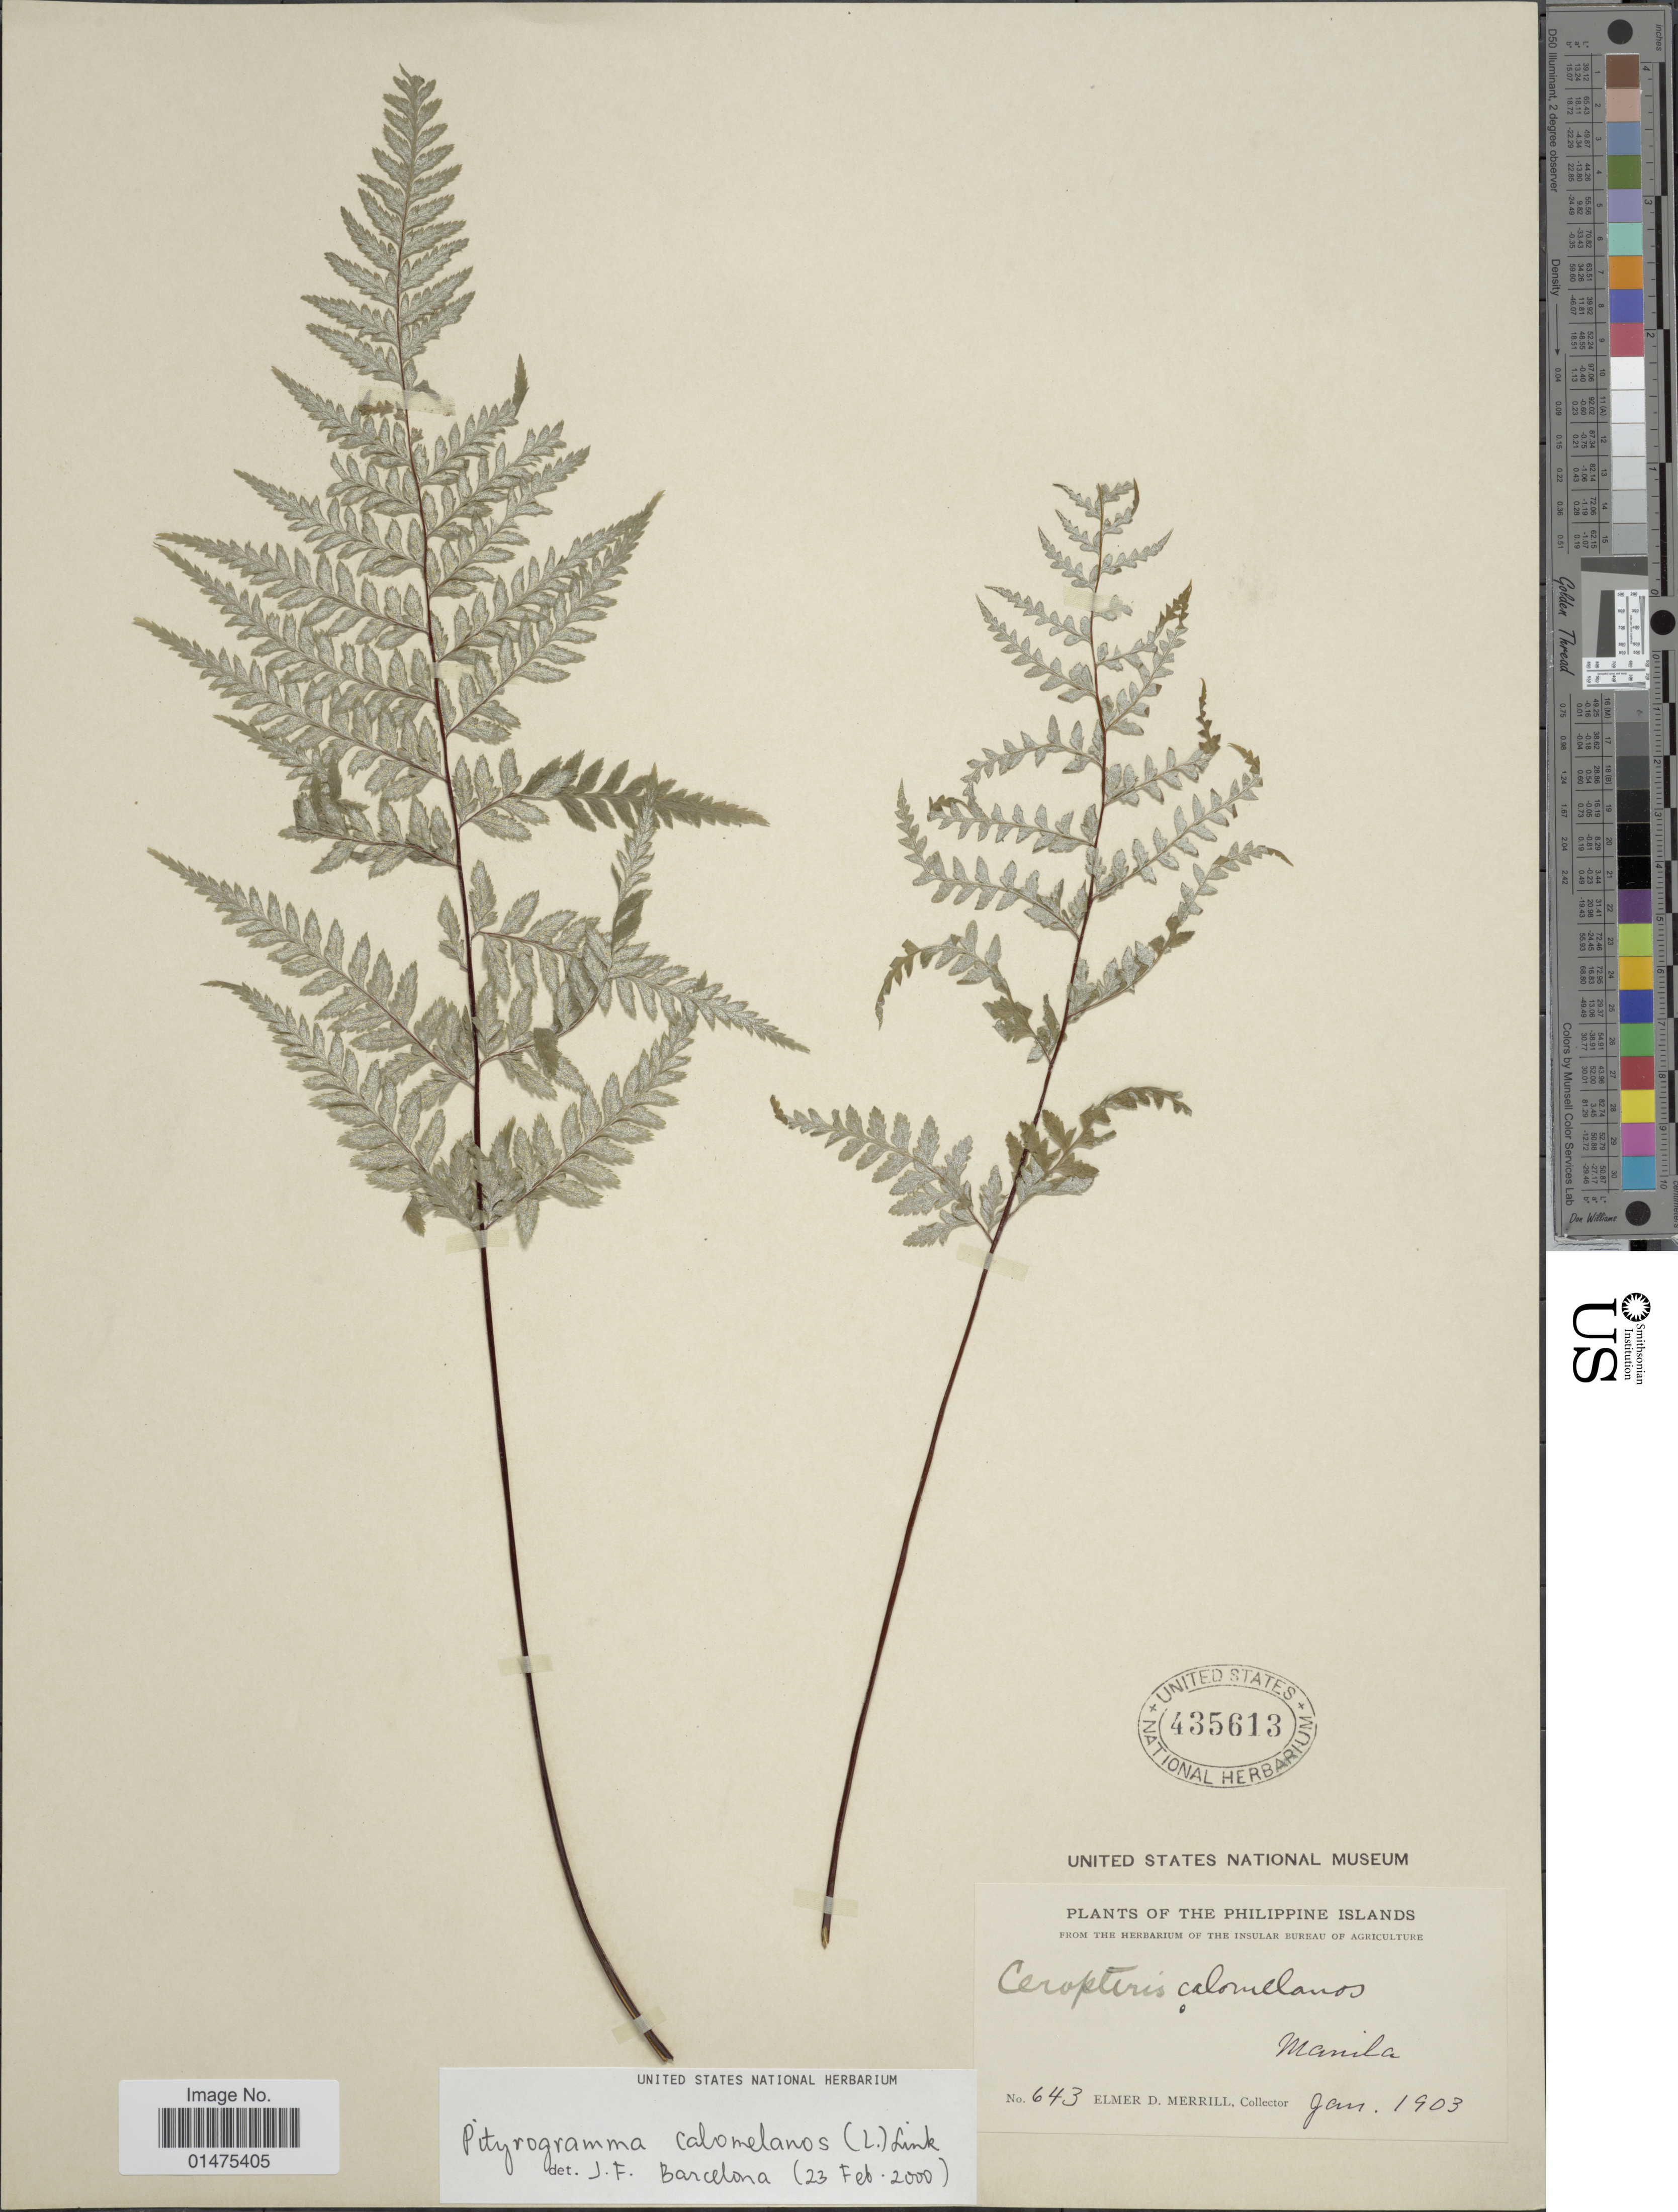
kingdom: Plantae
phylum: Tracheophyta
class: Polypodiopsida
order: Polypodiales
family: Pteridaceae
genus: Pityrogramma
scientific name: Pityrogramma calomelanos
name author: (L.) Link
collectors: E. D. Merrill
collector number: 643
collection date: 1903-01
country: Philippines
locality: Philippine islands, Manila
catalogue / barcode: US 435613